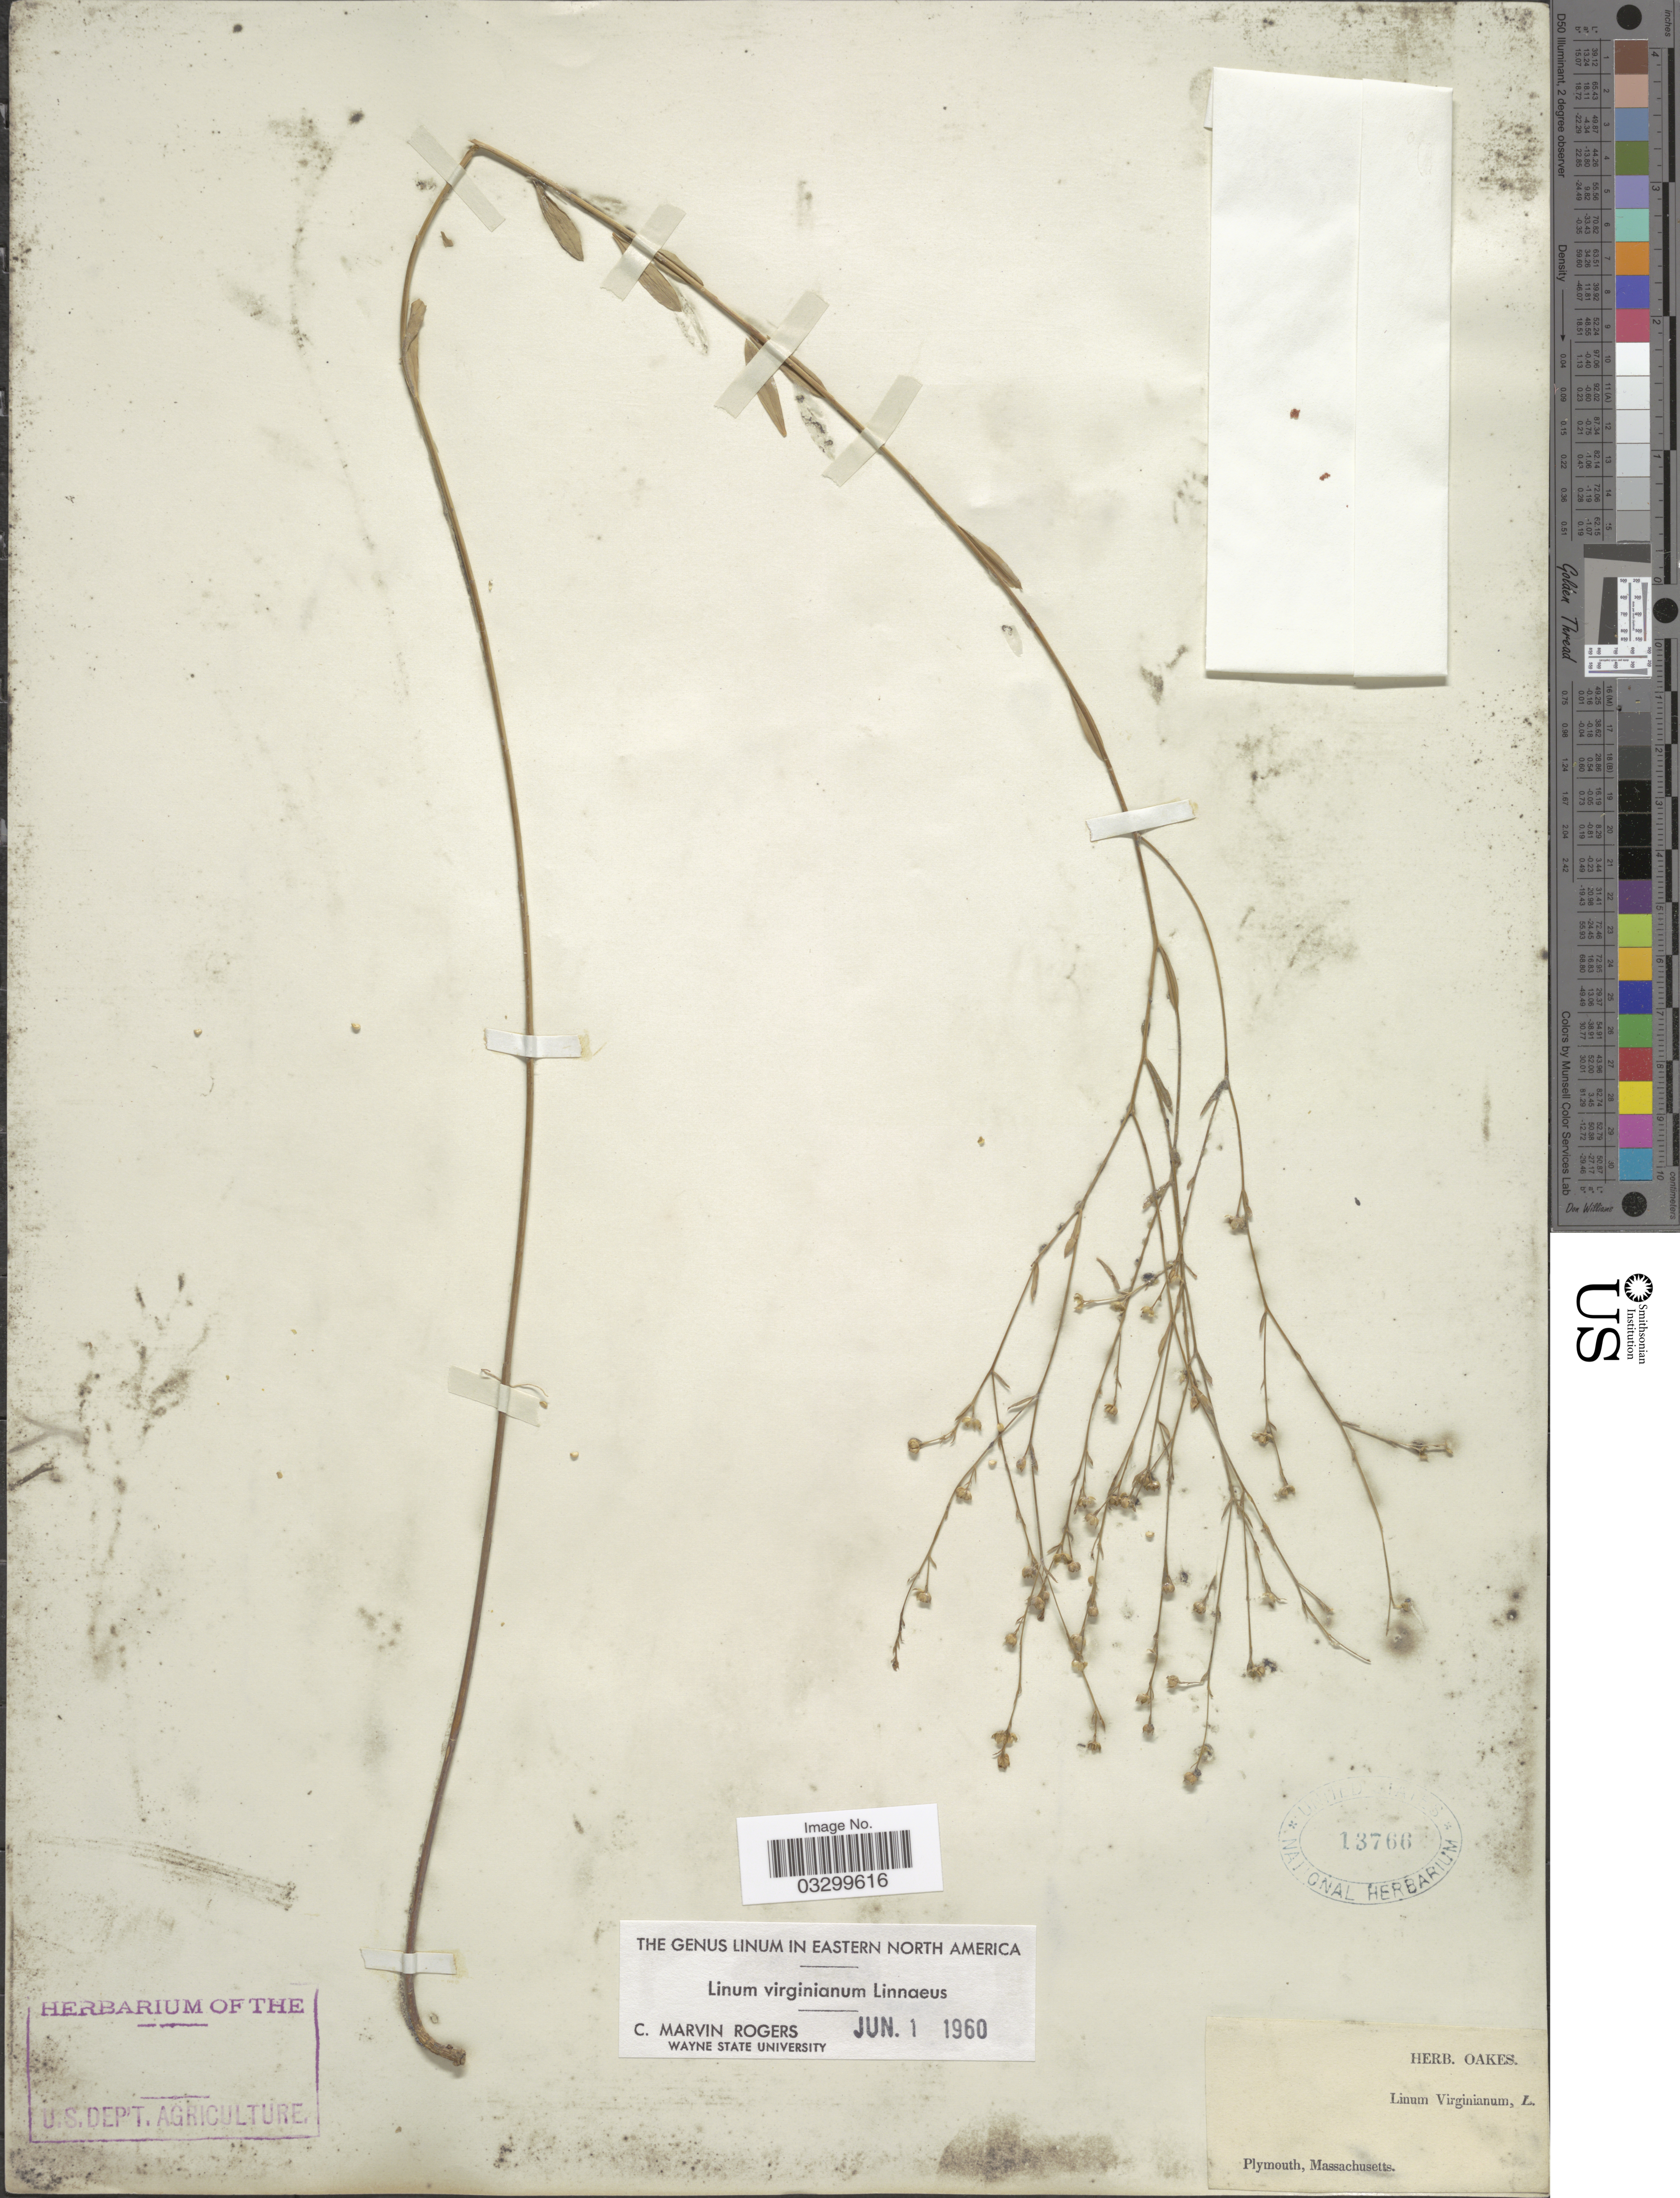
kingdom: Plantae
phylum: Tracheophyta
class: Magnoliopsida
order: Malpighiales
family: Linaceae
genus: Linum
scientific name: Linum virginianum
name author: L.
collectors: ex herb. Oakes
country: United States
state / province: Massachusetts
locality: Plymouth.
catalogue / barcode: US 13766